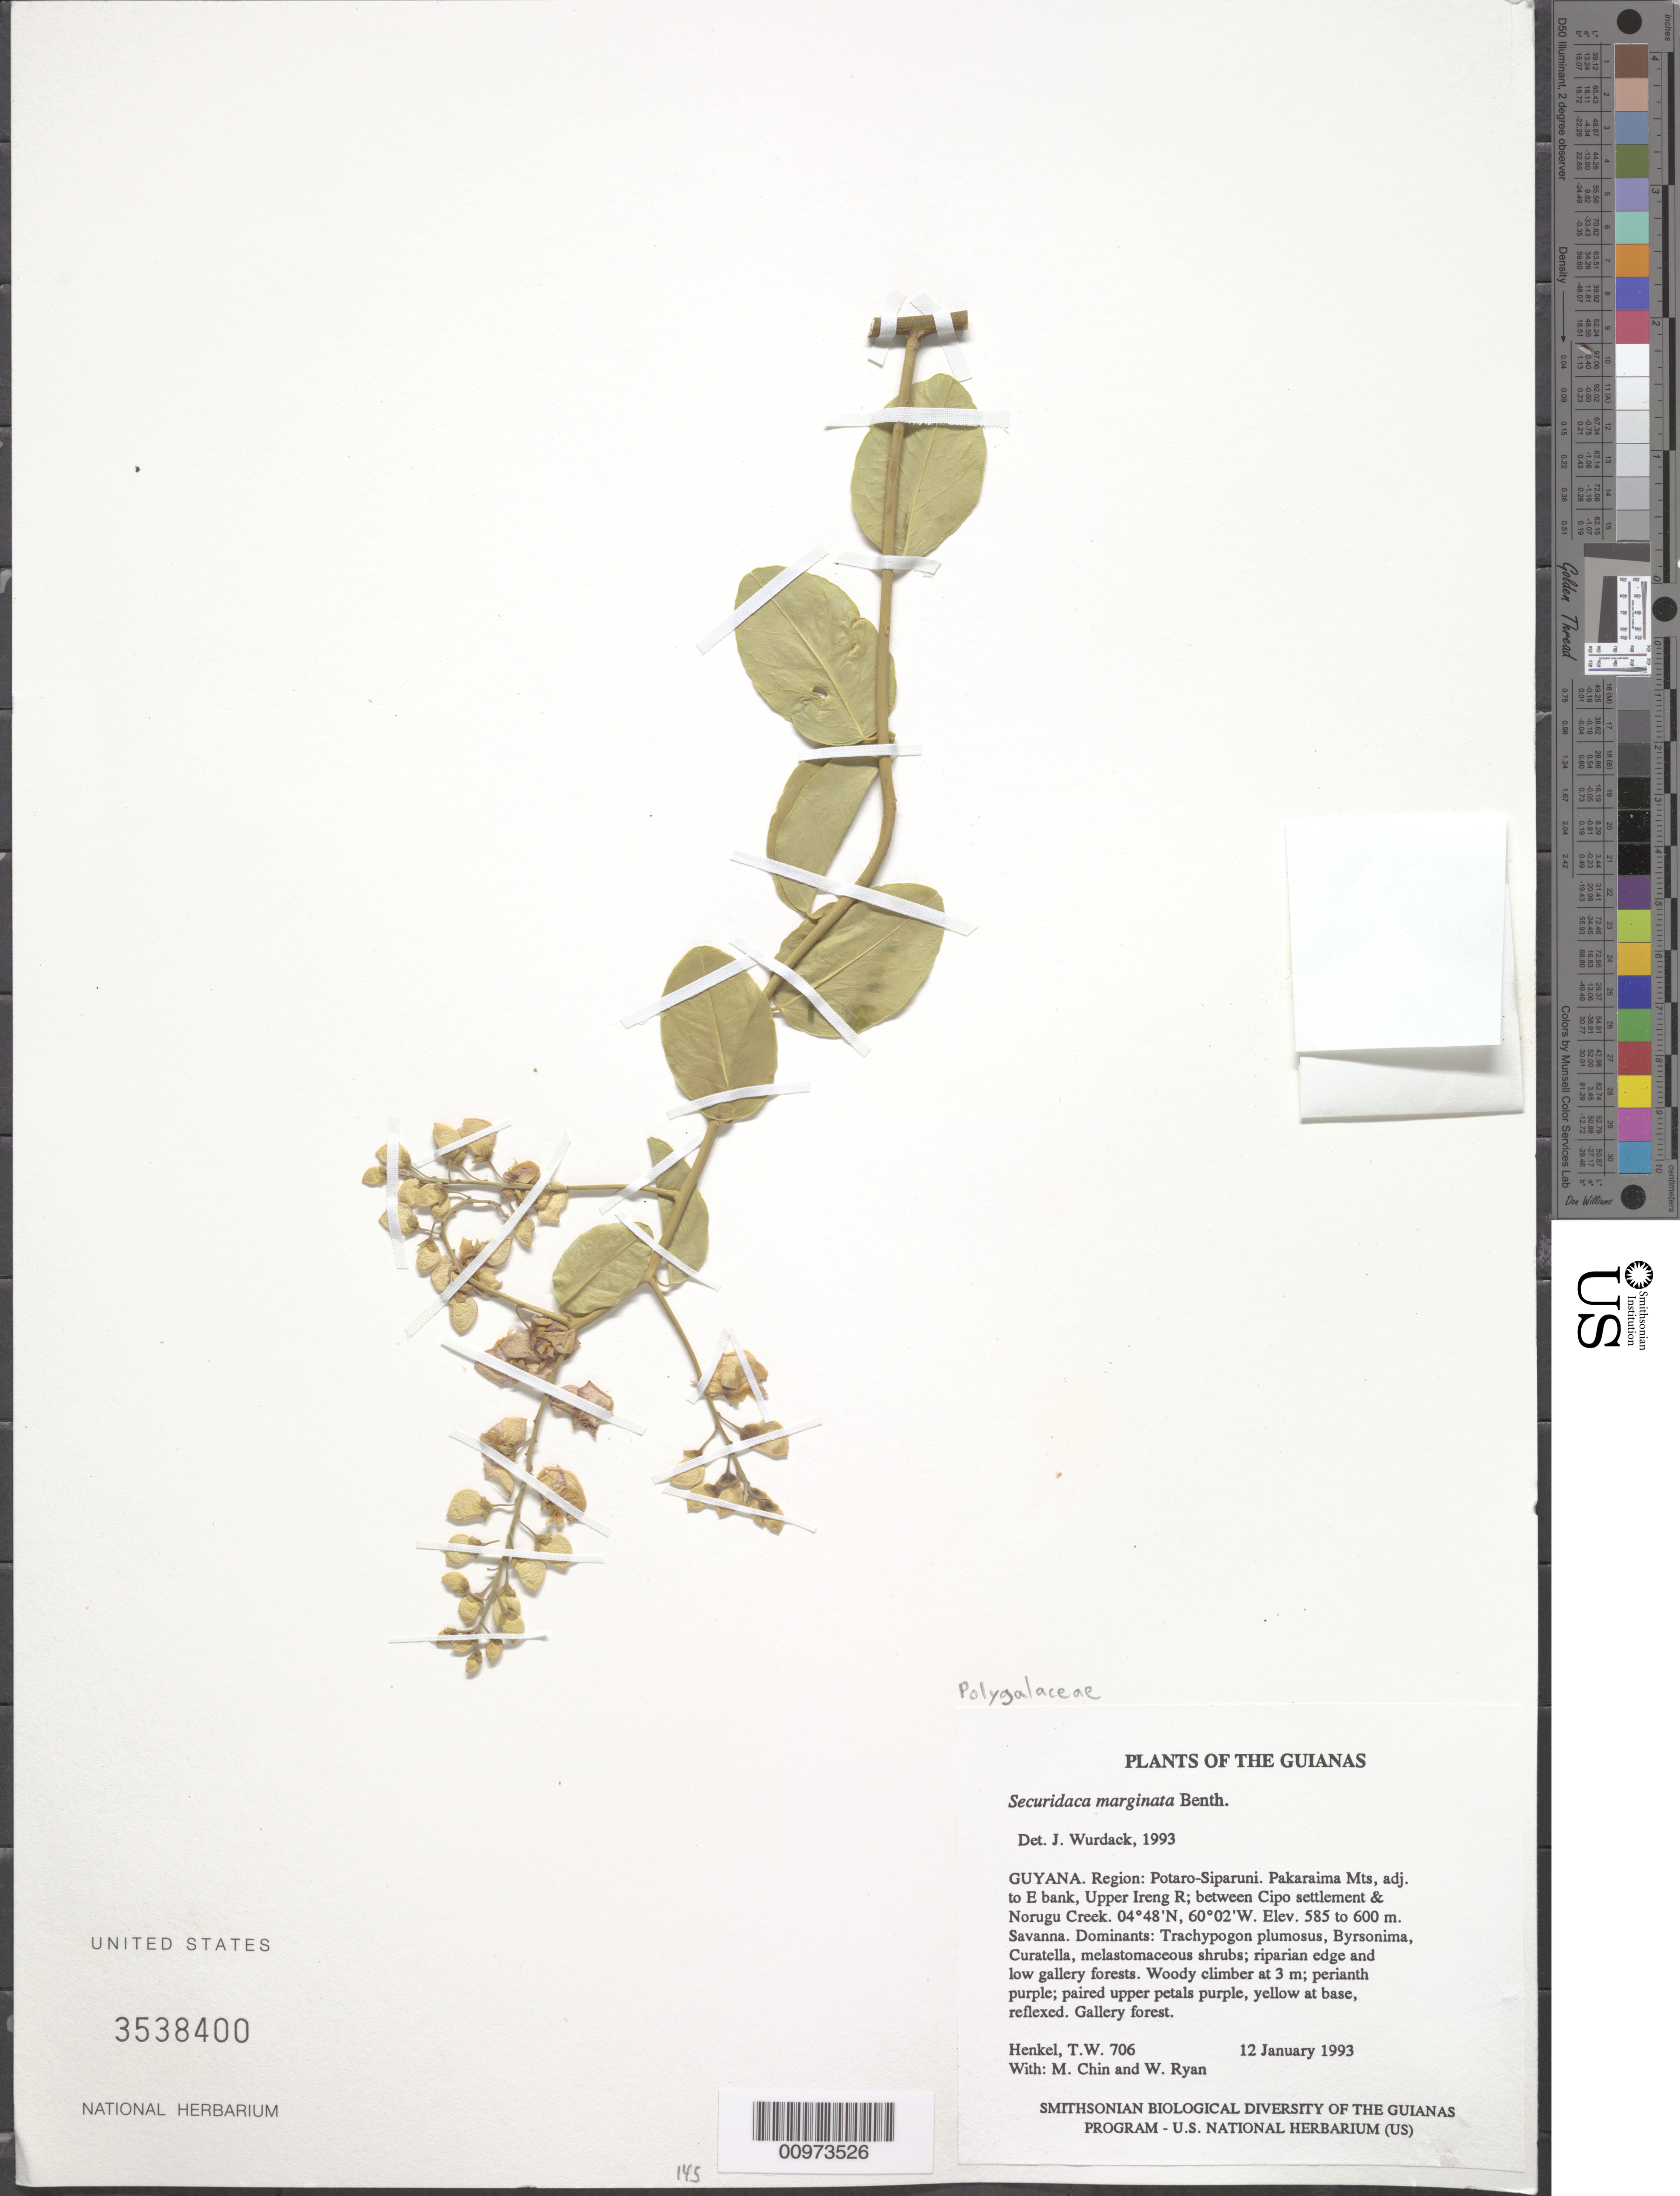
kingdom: Plantae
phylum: Tracheophyta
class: Magnoliopsida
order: Fabales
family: Polygalaceae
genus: Securidaca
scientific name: Securidaca marginata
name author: Benth.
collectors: T. Henkel, M. Chin & W. Ryan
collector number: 706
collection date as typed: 12 January 1993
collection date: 1993-01-12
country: Guyana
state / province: Potaro-Siparuni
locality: Pakaraima Mts, adj. to E bank, Upper Ireng R; between Cipo settlement & Norugu Creek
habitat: Savanna; includes riparian edge forest and low gallery forest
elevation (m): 585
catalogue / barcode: US 3538400